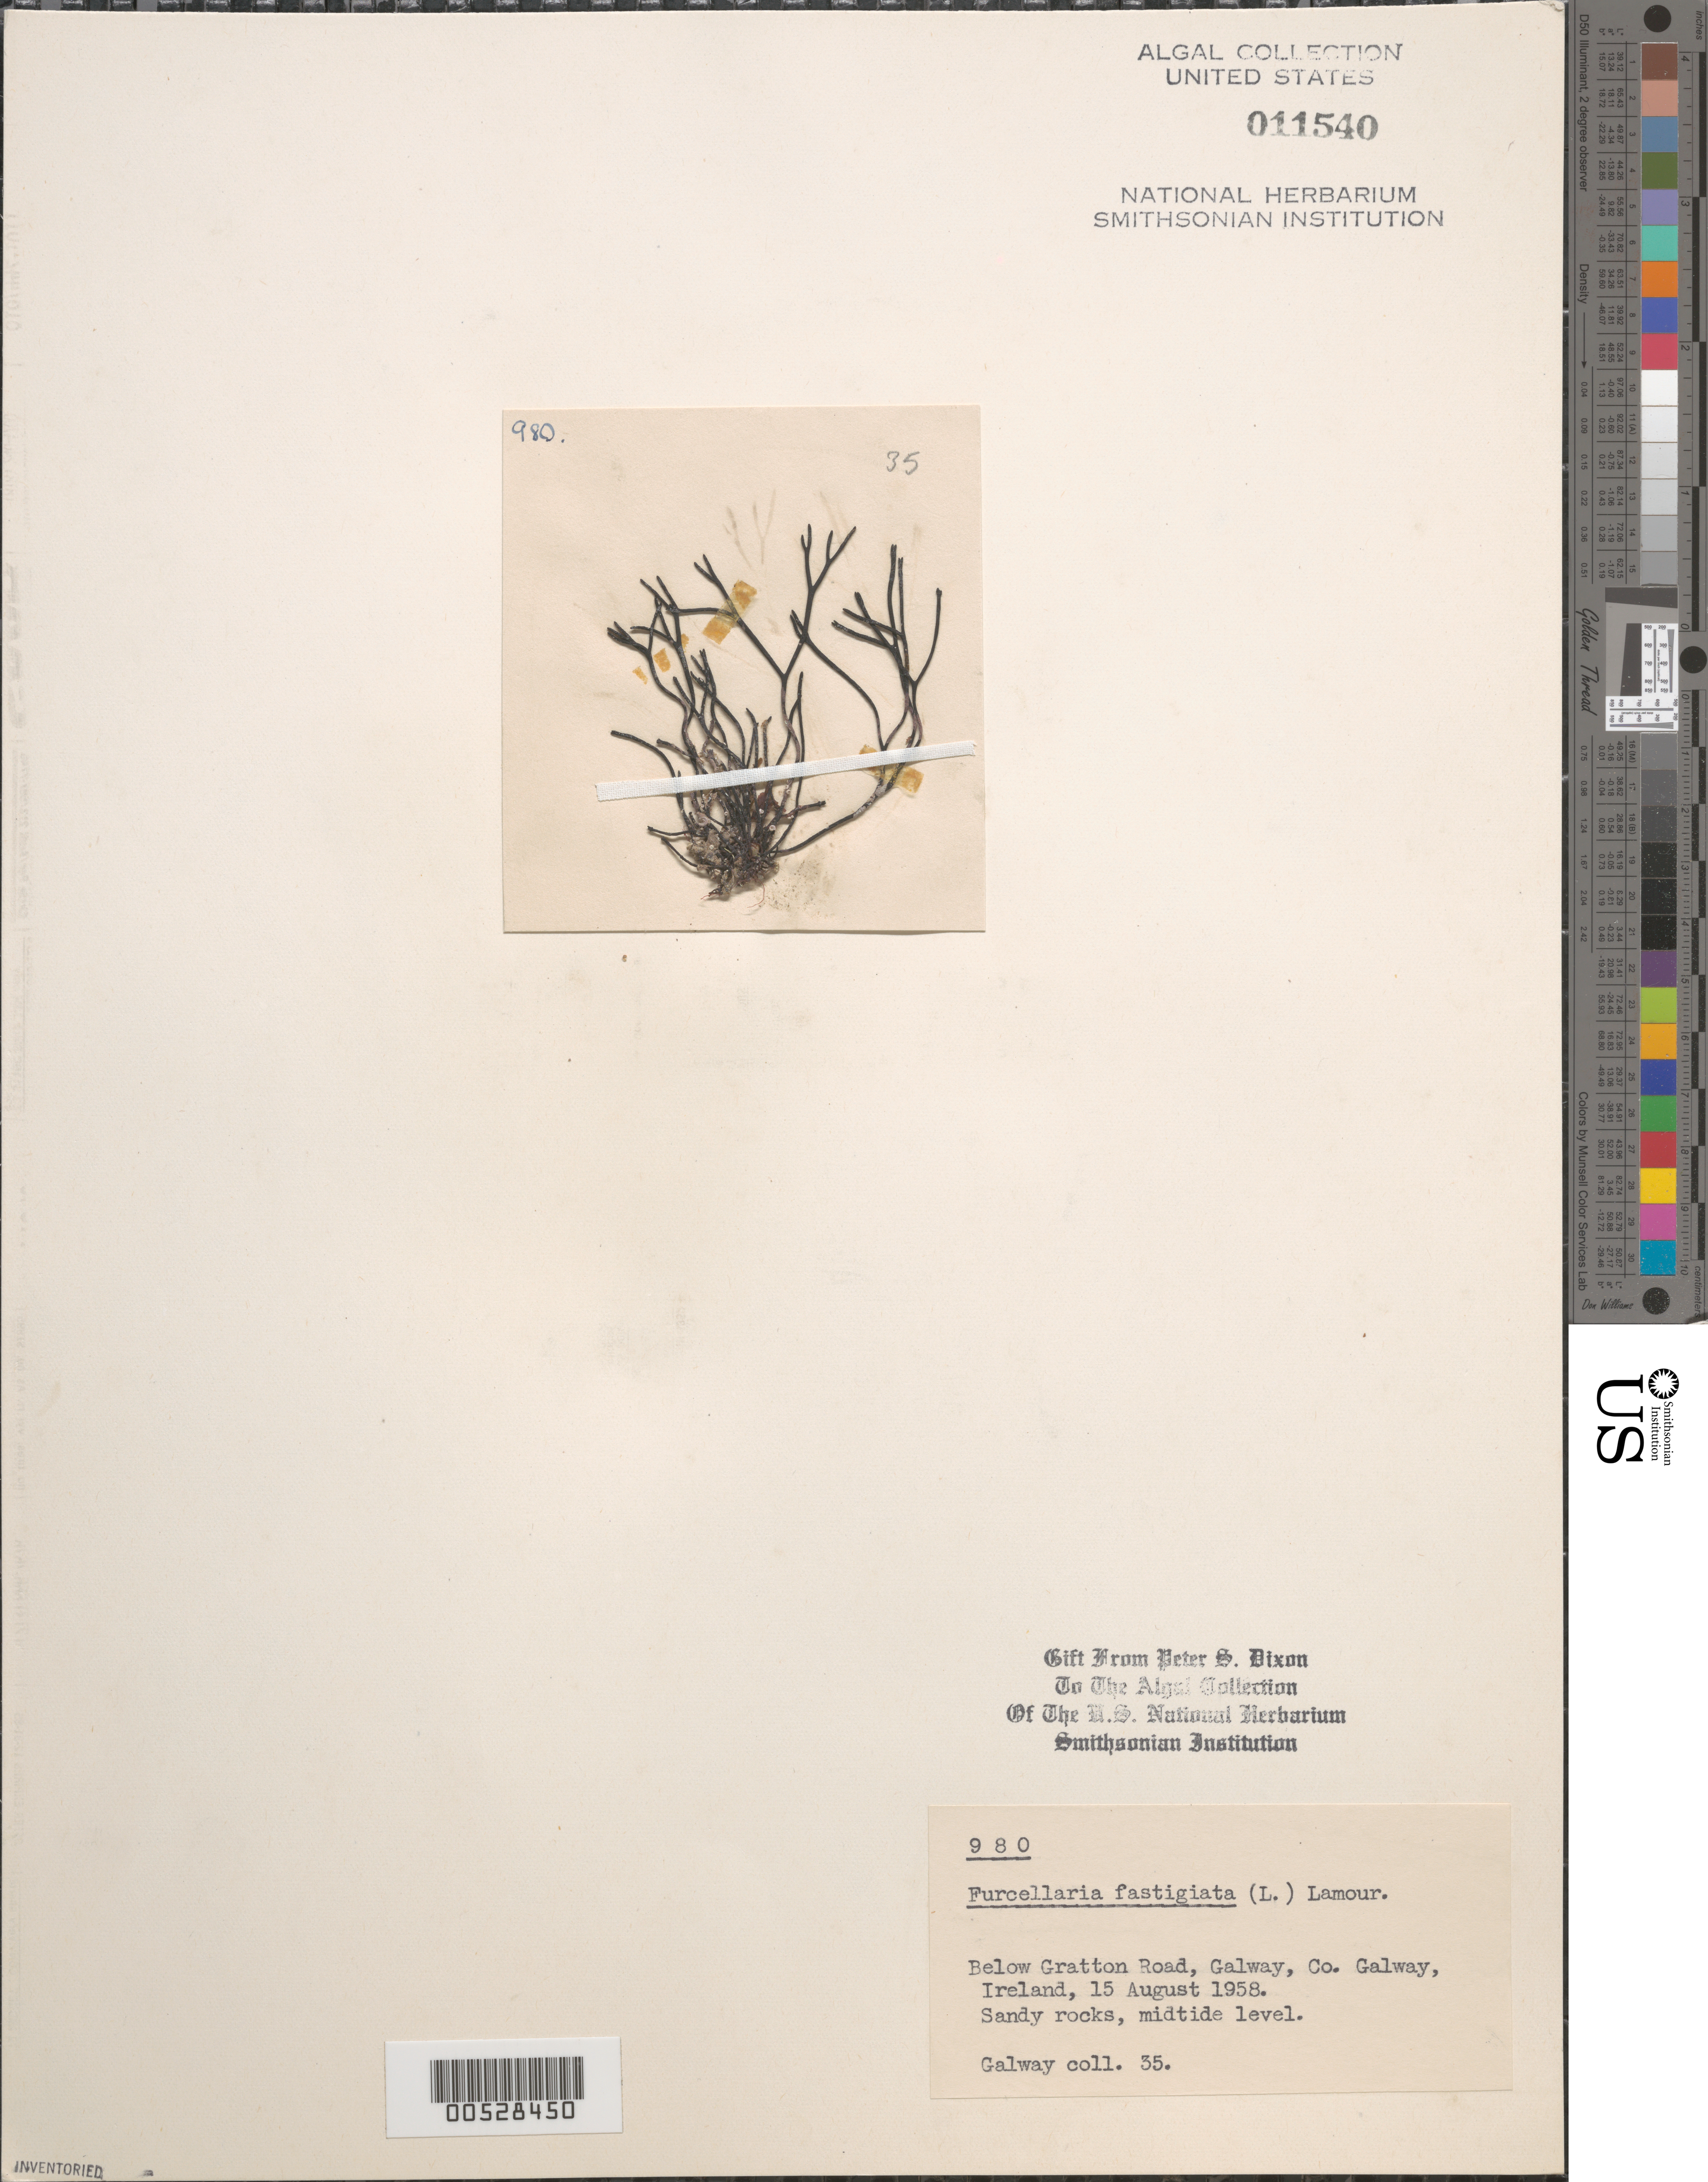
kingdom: Plantae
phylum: Rhodophyta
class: Florideophyceae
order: Gigartinales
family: Furcellariaceae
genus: Furcellaria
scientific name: Furcellaria lumbricalis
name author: (Hudson) J.V.Lamouroux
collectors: P. S. Dixon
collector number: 35 & PSD 980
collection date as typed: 15 Aug 1958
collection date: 1958-08-15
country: Ireland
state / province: Connaught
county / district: Galway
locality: Galway, below Gratton Road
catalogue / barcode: US 11540